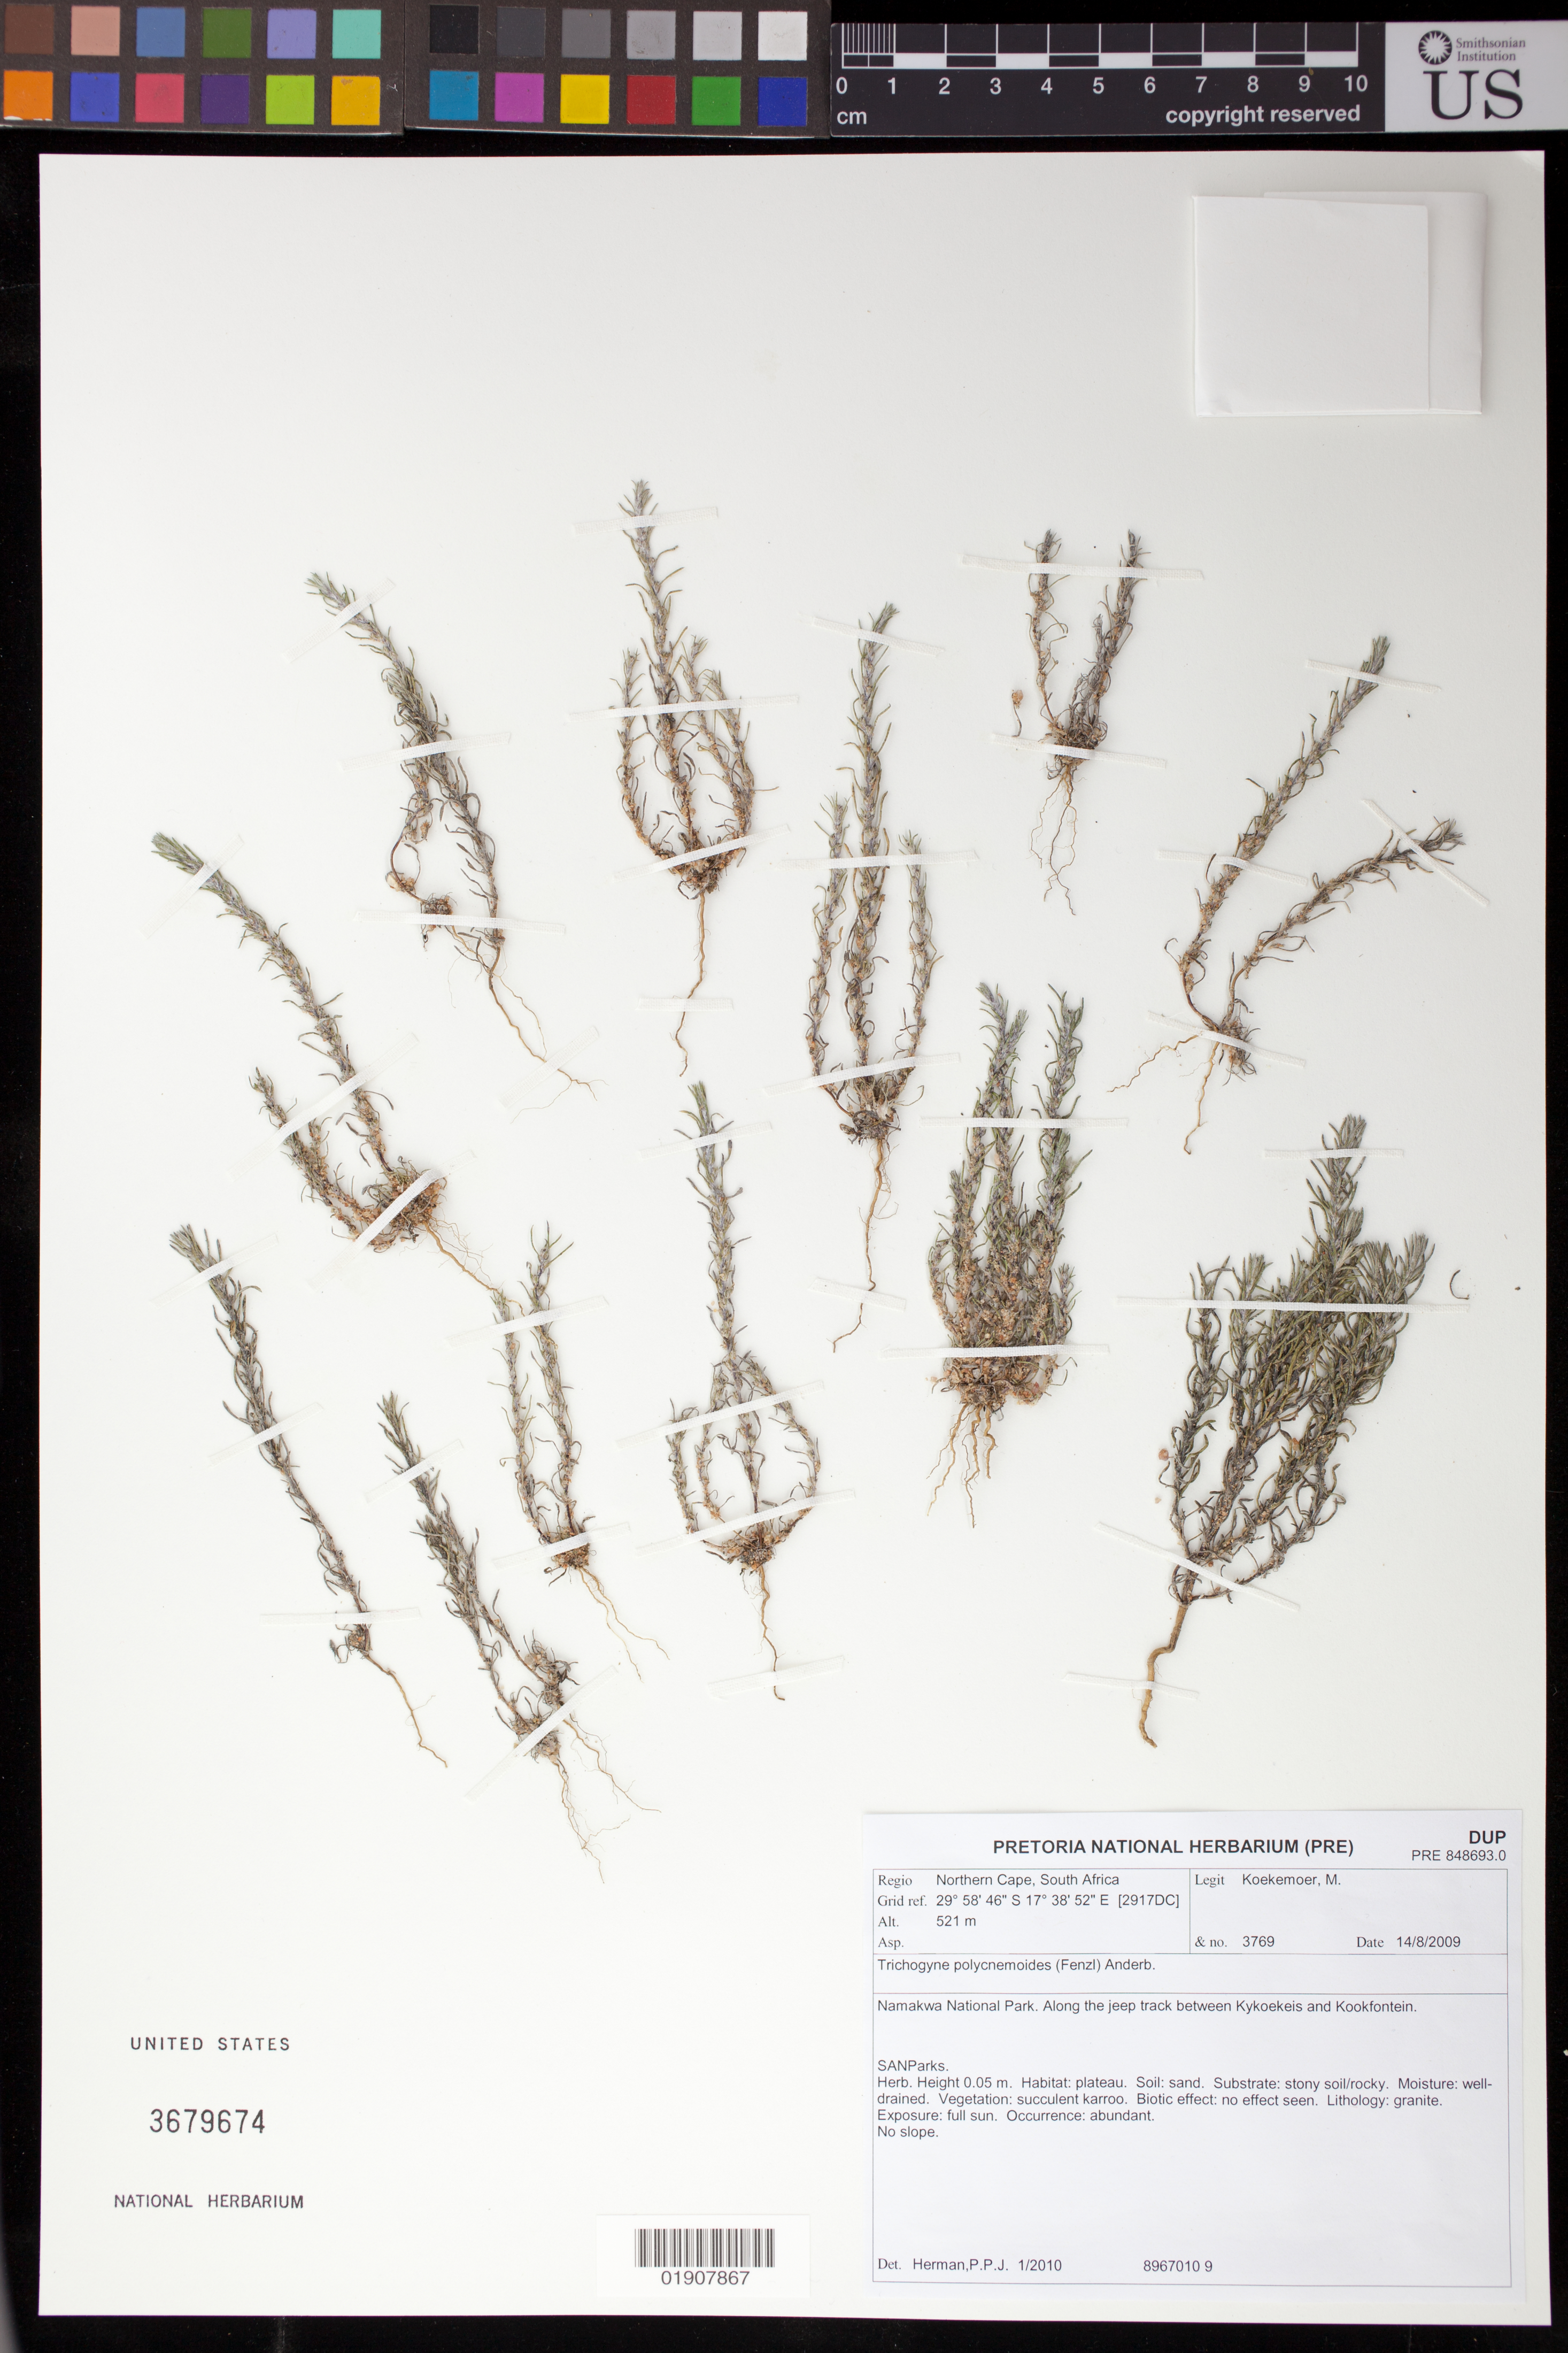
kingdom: Plantae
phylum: Tracheophyta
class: Magnoliopsida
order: Asterales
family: Asteraceae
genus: Trichogyne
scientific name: Trichogyne polycnemoides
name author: (Fenzl) Anderb.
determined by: Herman, P. P. J.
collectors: M. Koekemoer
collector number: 3769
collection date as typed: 14 Aug 2009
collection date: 2009-08-14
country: South Africa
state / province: Northern Cape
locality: Namakwa National Park. Along the jeep track between Kykoekeis and Kookfontein.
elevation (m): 521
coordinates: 29 58 46 S, 17 38 52 E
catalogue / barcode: US 3679674